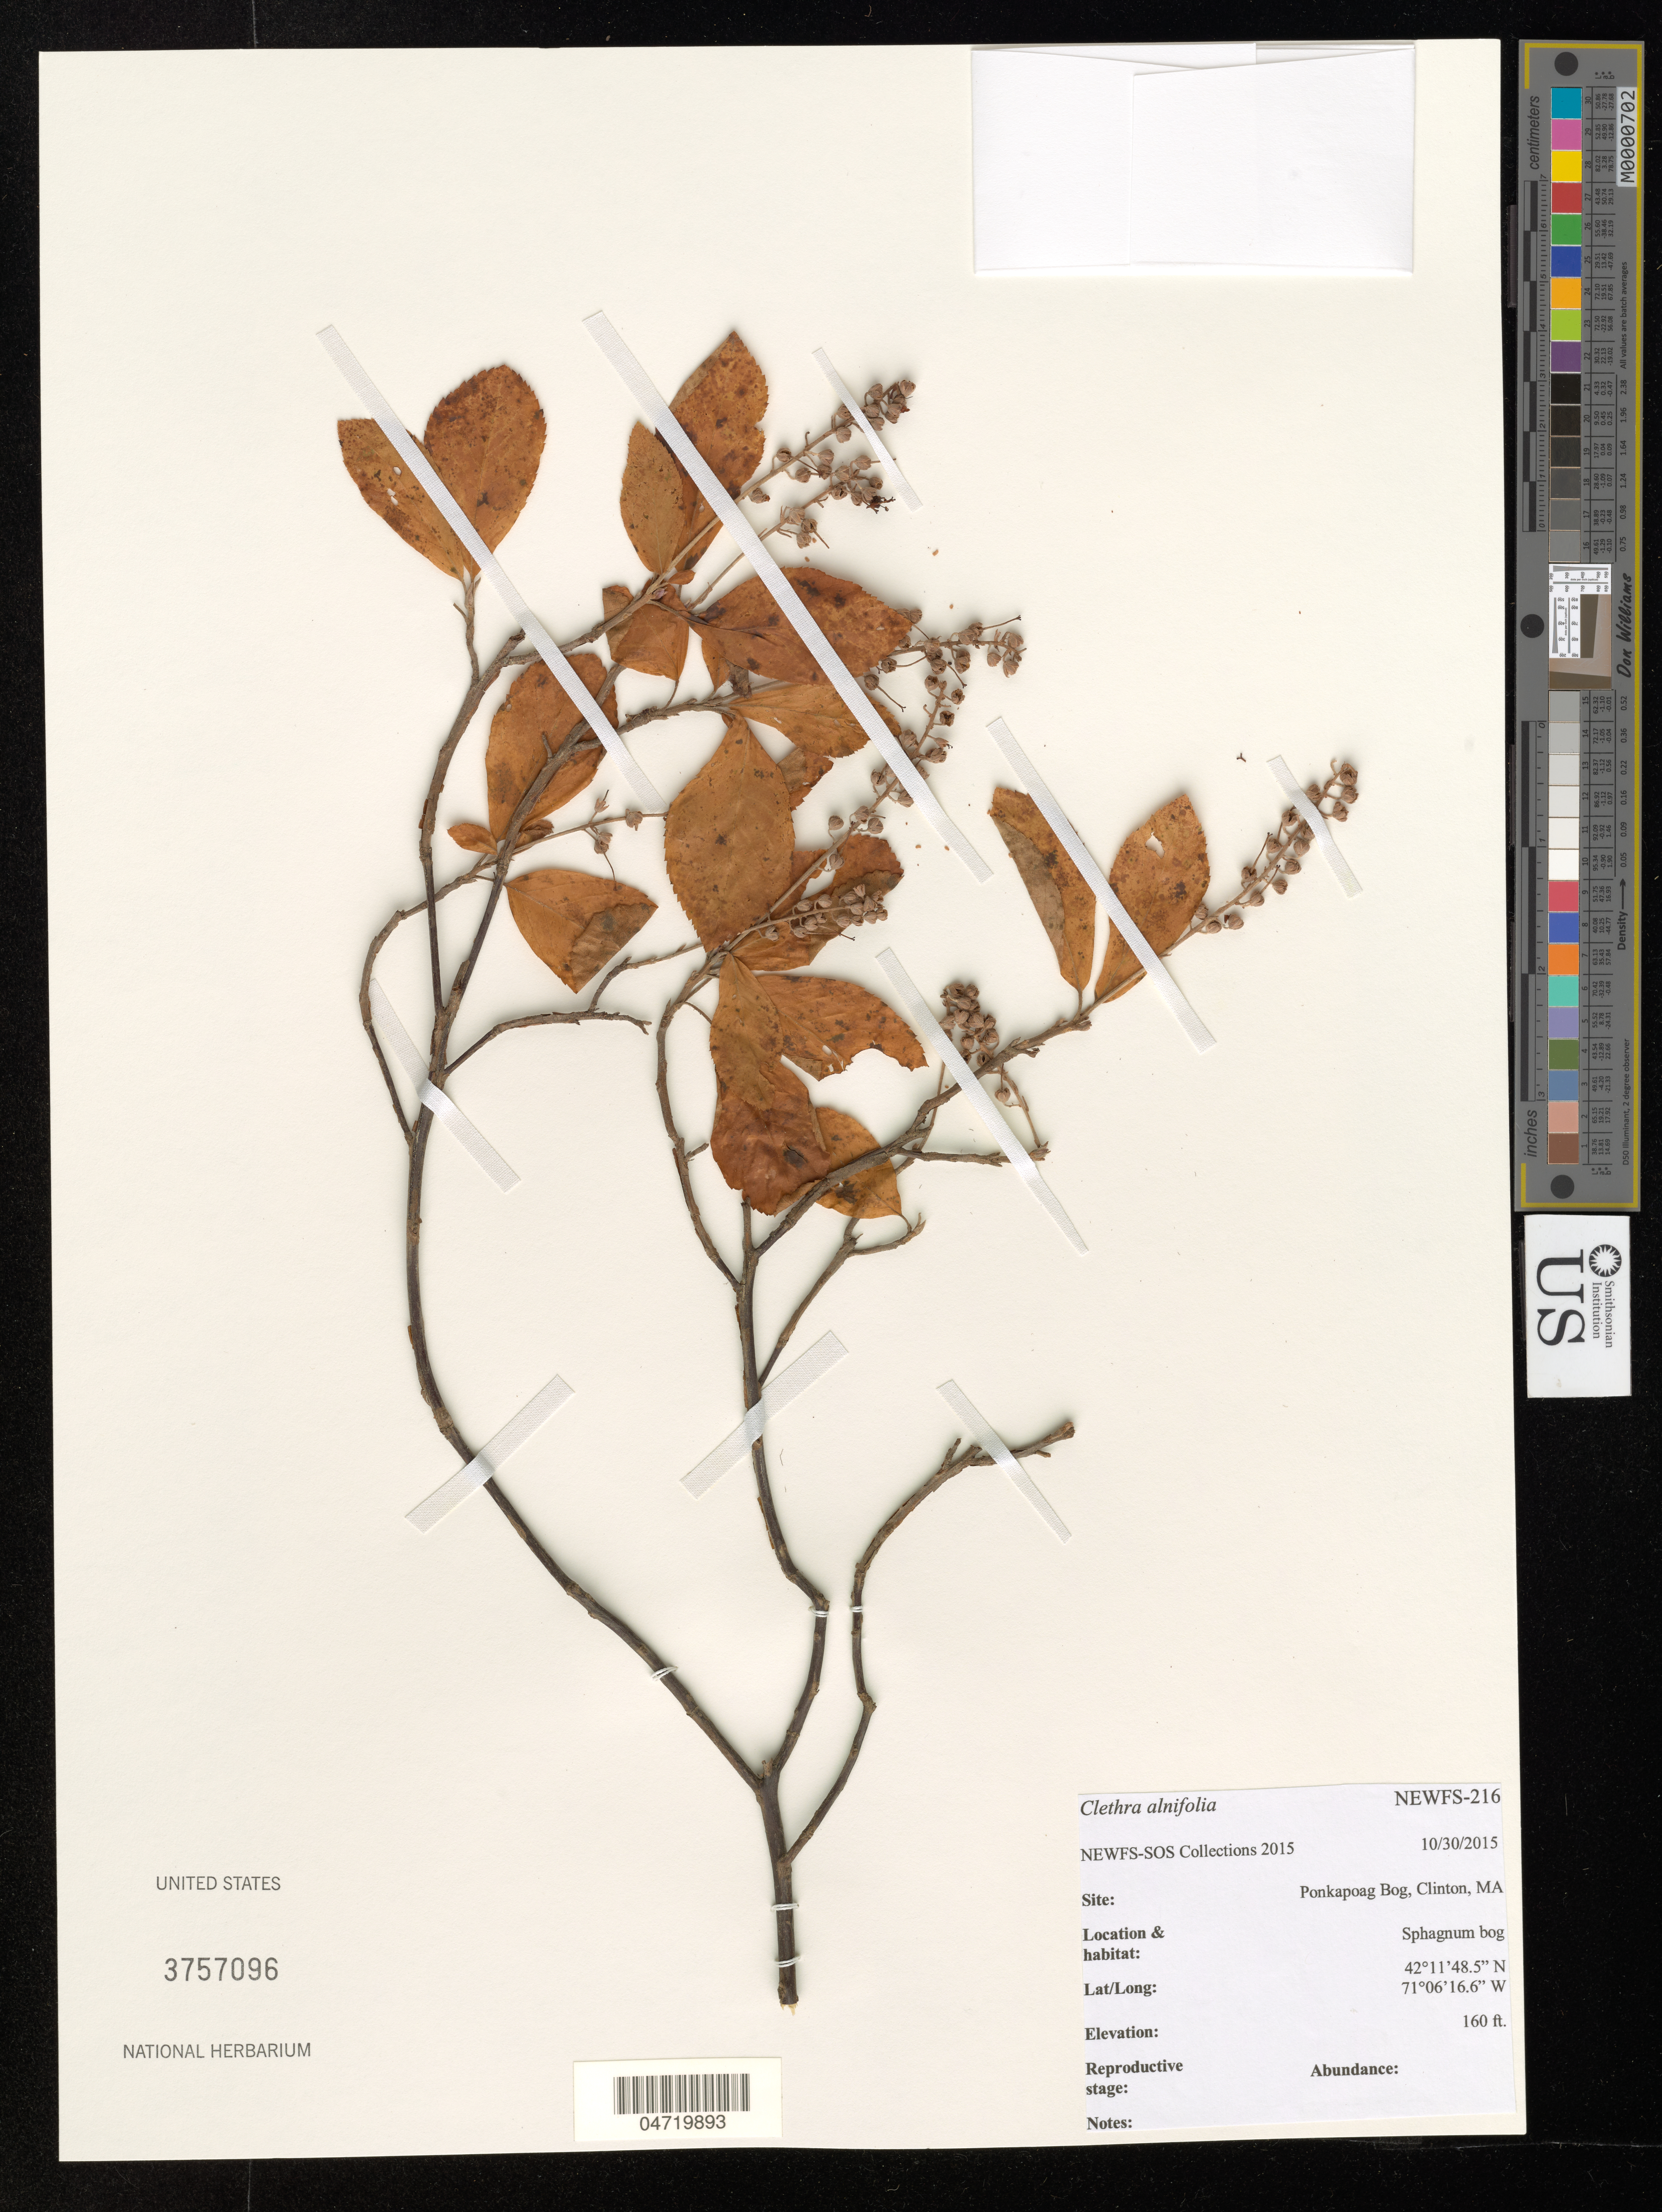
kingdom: Plantae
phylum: Tracheophyta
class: Magnoliopsida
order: Ericales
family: Clethraceae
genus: Clethra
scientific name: Clethra alnifolia sensu Blanco non L.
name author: (L.) Blanco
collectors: NEWFS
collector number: NEWFS-216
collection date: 2015-10-30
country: United States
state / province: Massachusetts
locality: Ponkapoag Bog, Clinton.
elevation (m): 49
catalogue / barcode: US 3757096